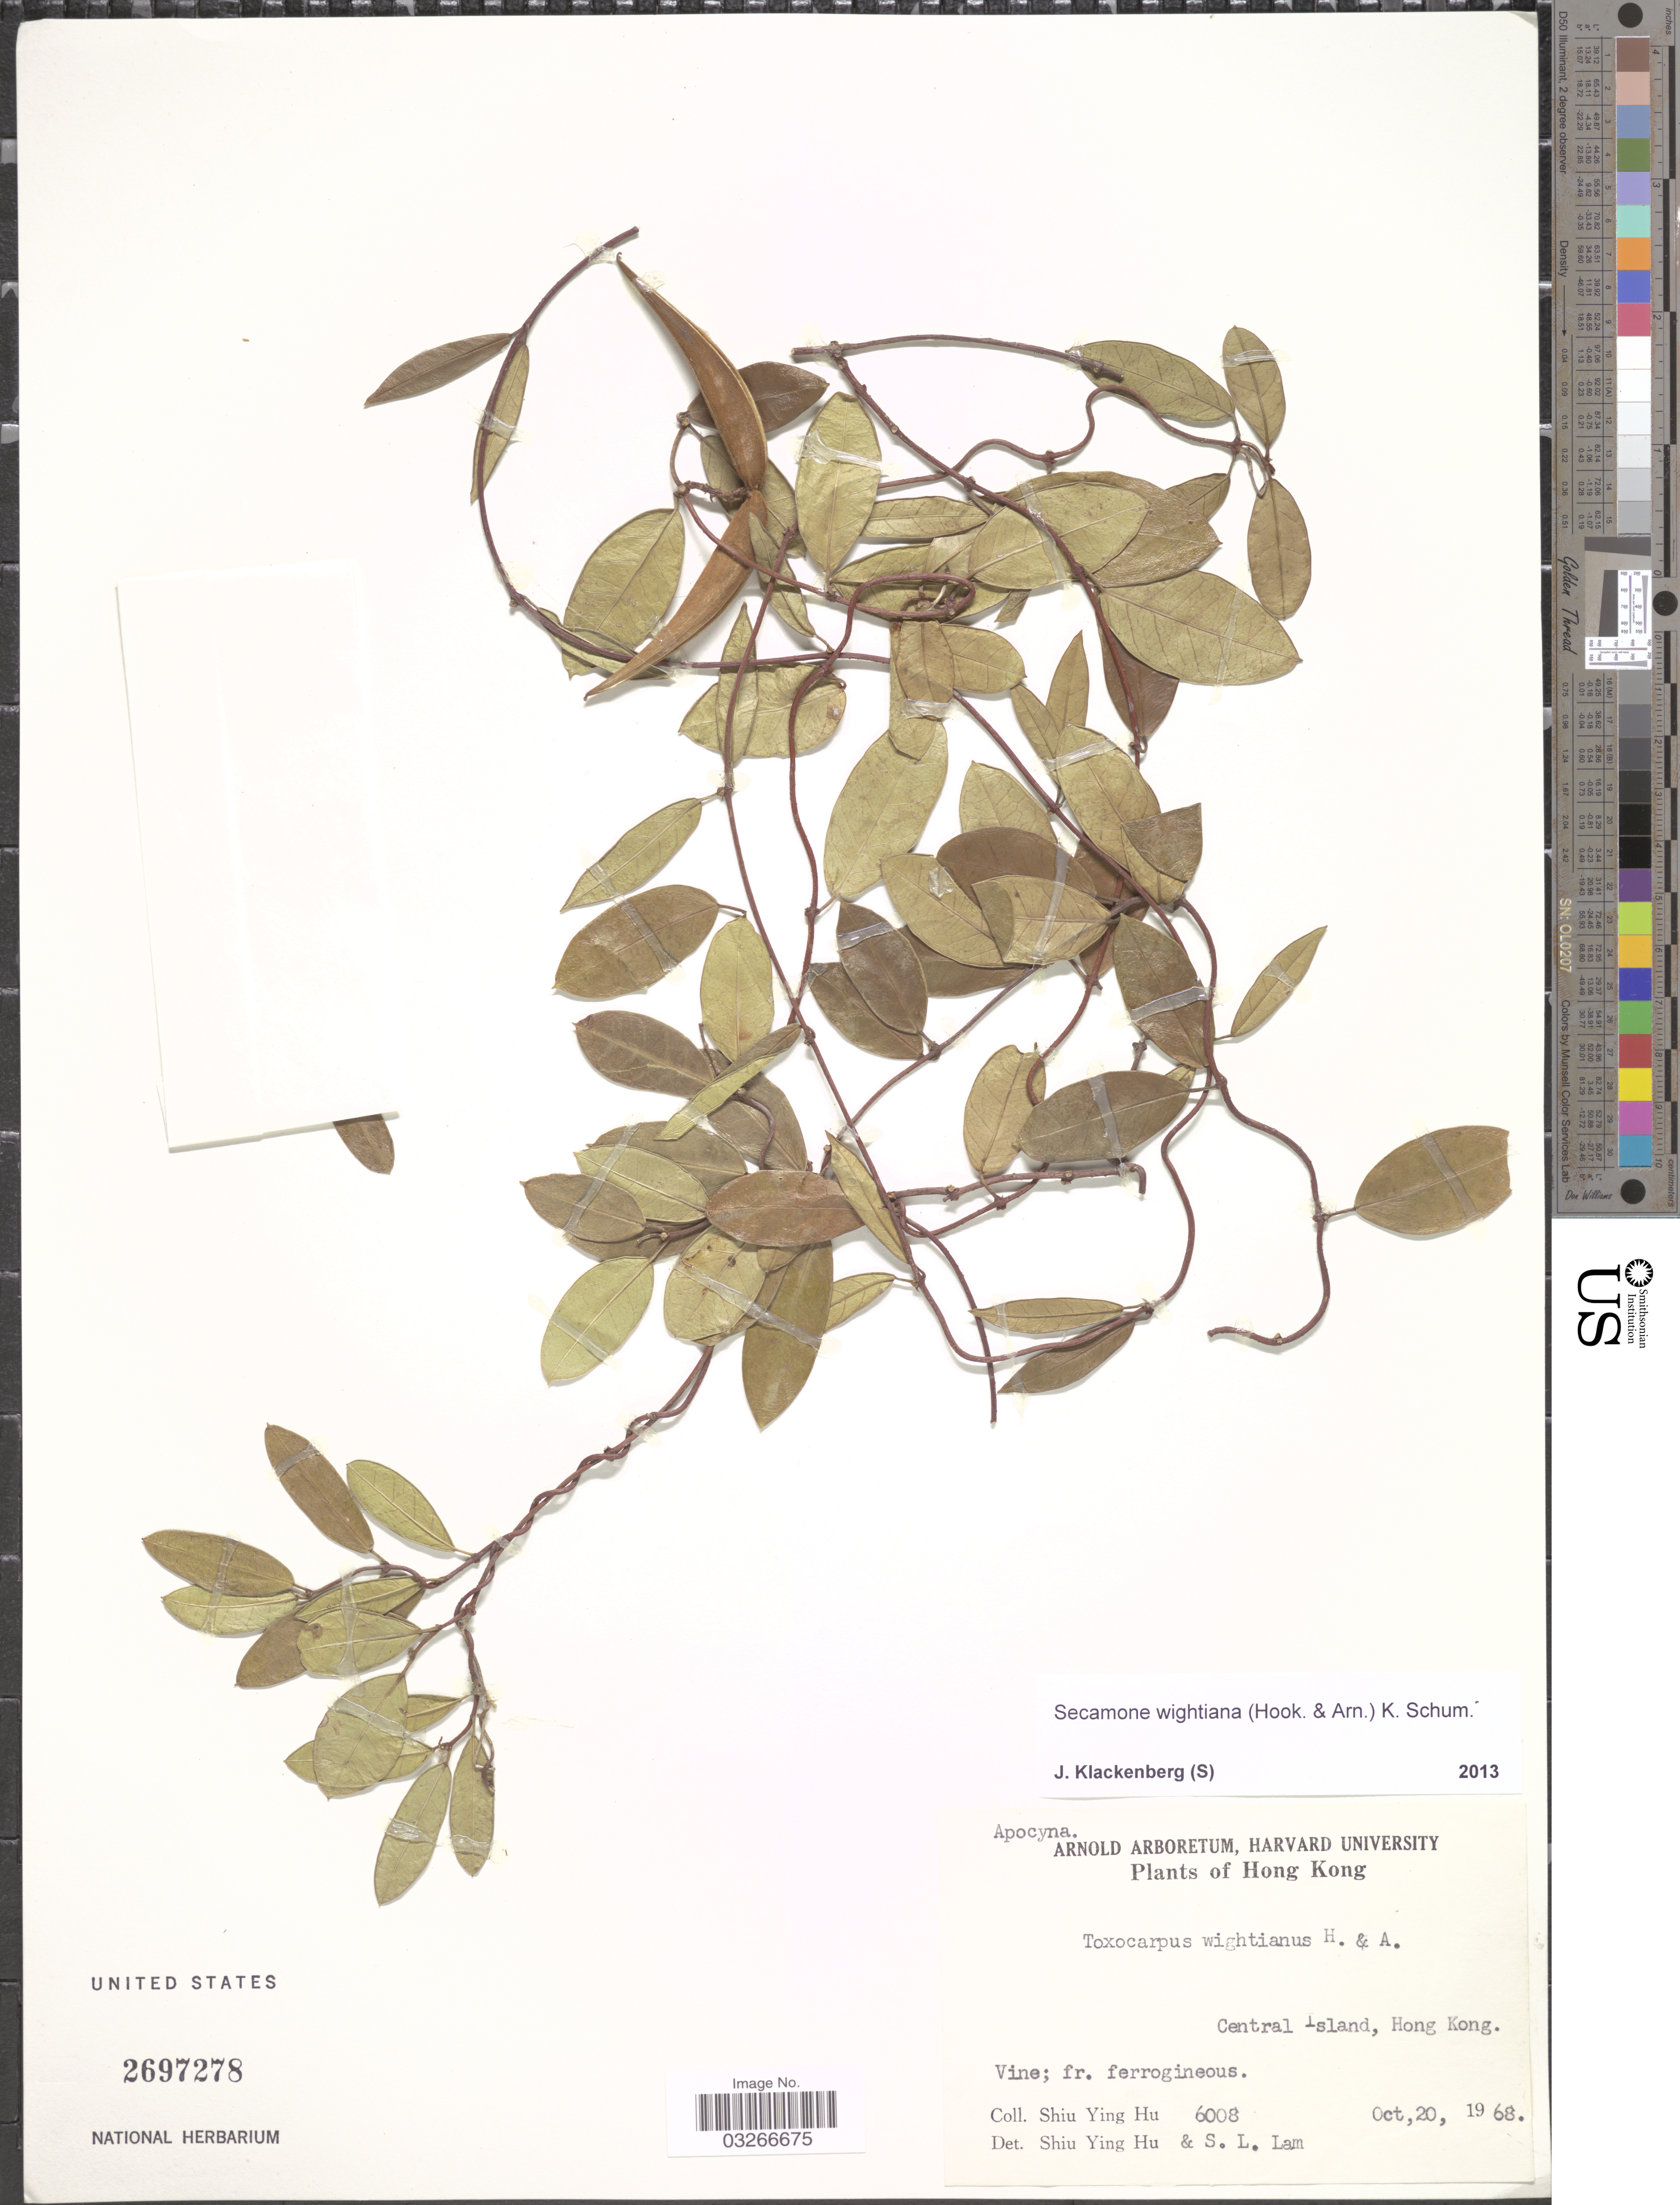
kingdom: Plantae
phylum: Tracheophyta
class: Magnoliopsida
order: Gentianales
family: Apocynaceae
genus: Secamone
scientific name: Secamone wightiana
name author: (Hook. & Arn.) K. Schum.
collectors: S. Y. Hu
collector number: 6008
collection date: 1968-10-20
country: China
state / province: Hong Kong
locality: Central Island, Hong Kong.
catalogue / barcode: US 2697278